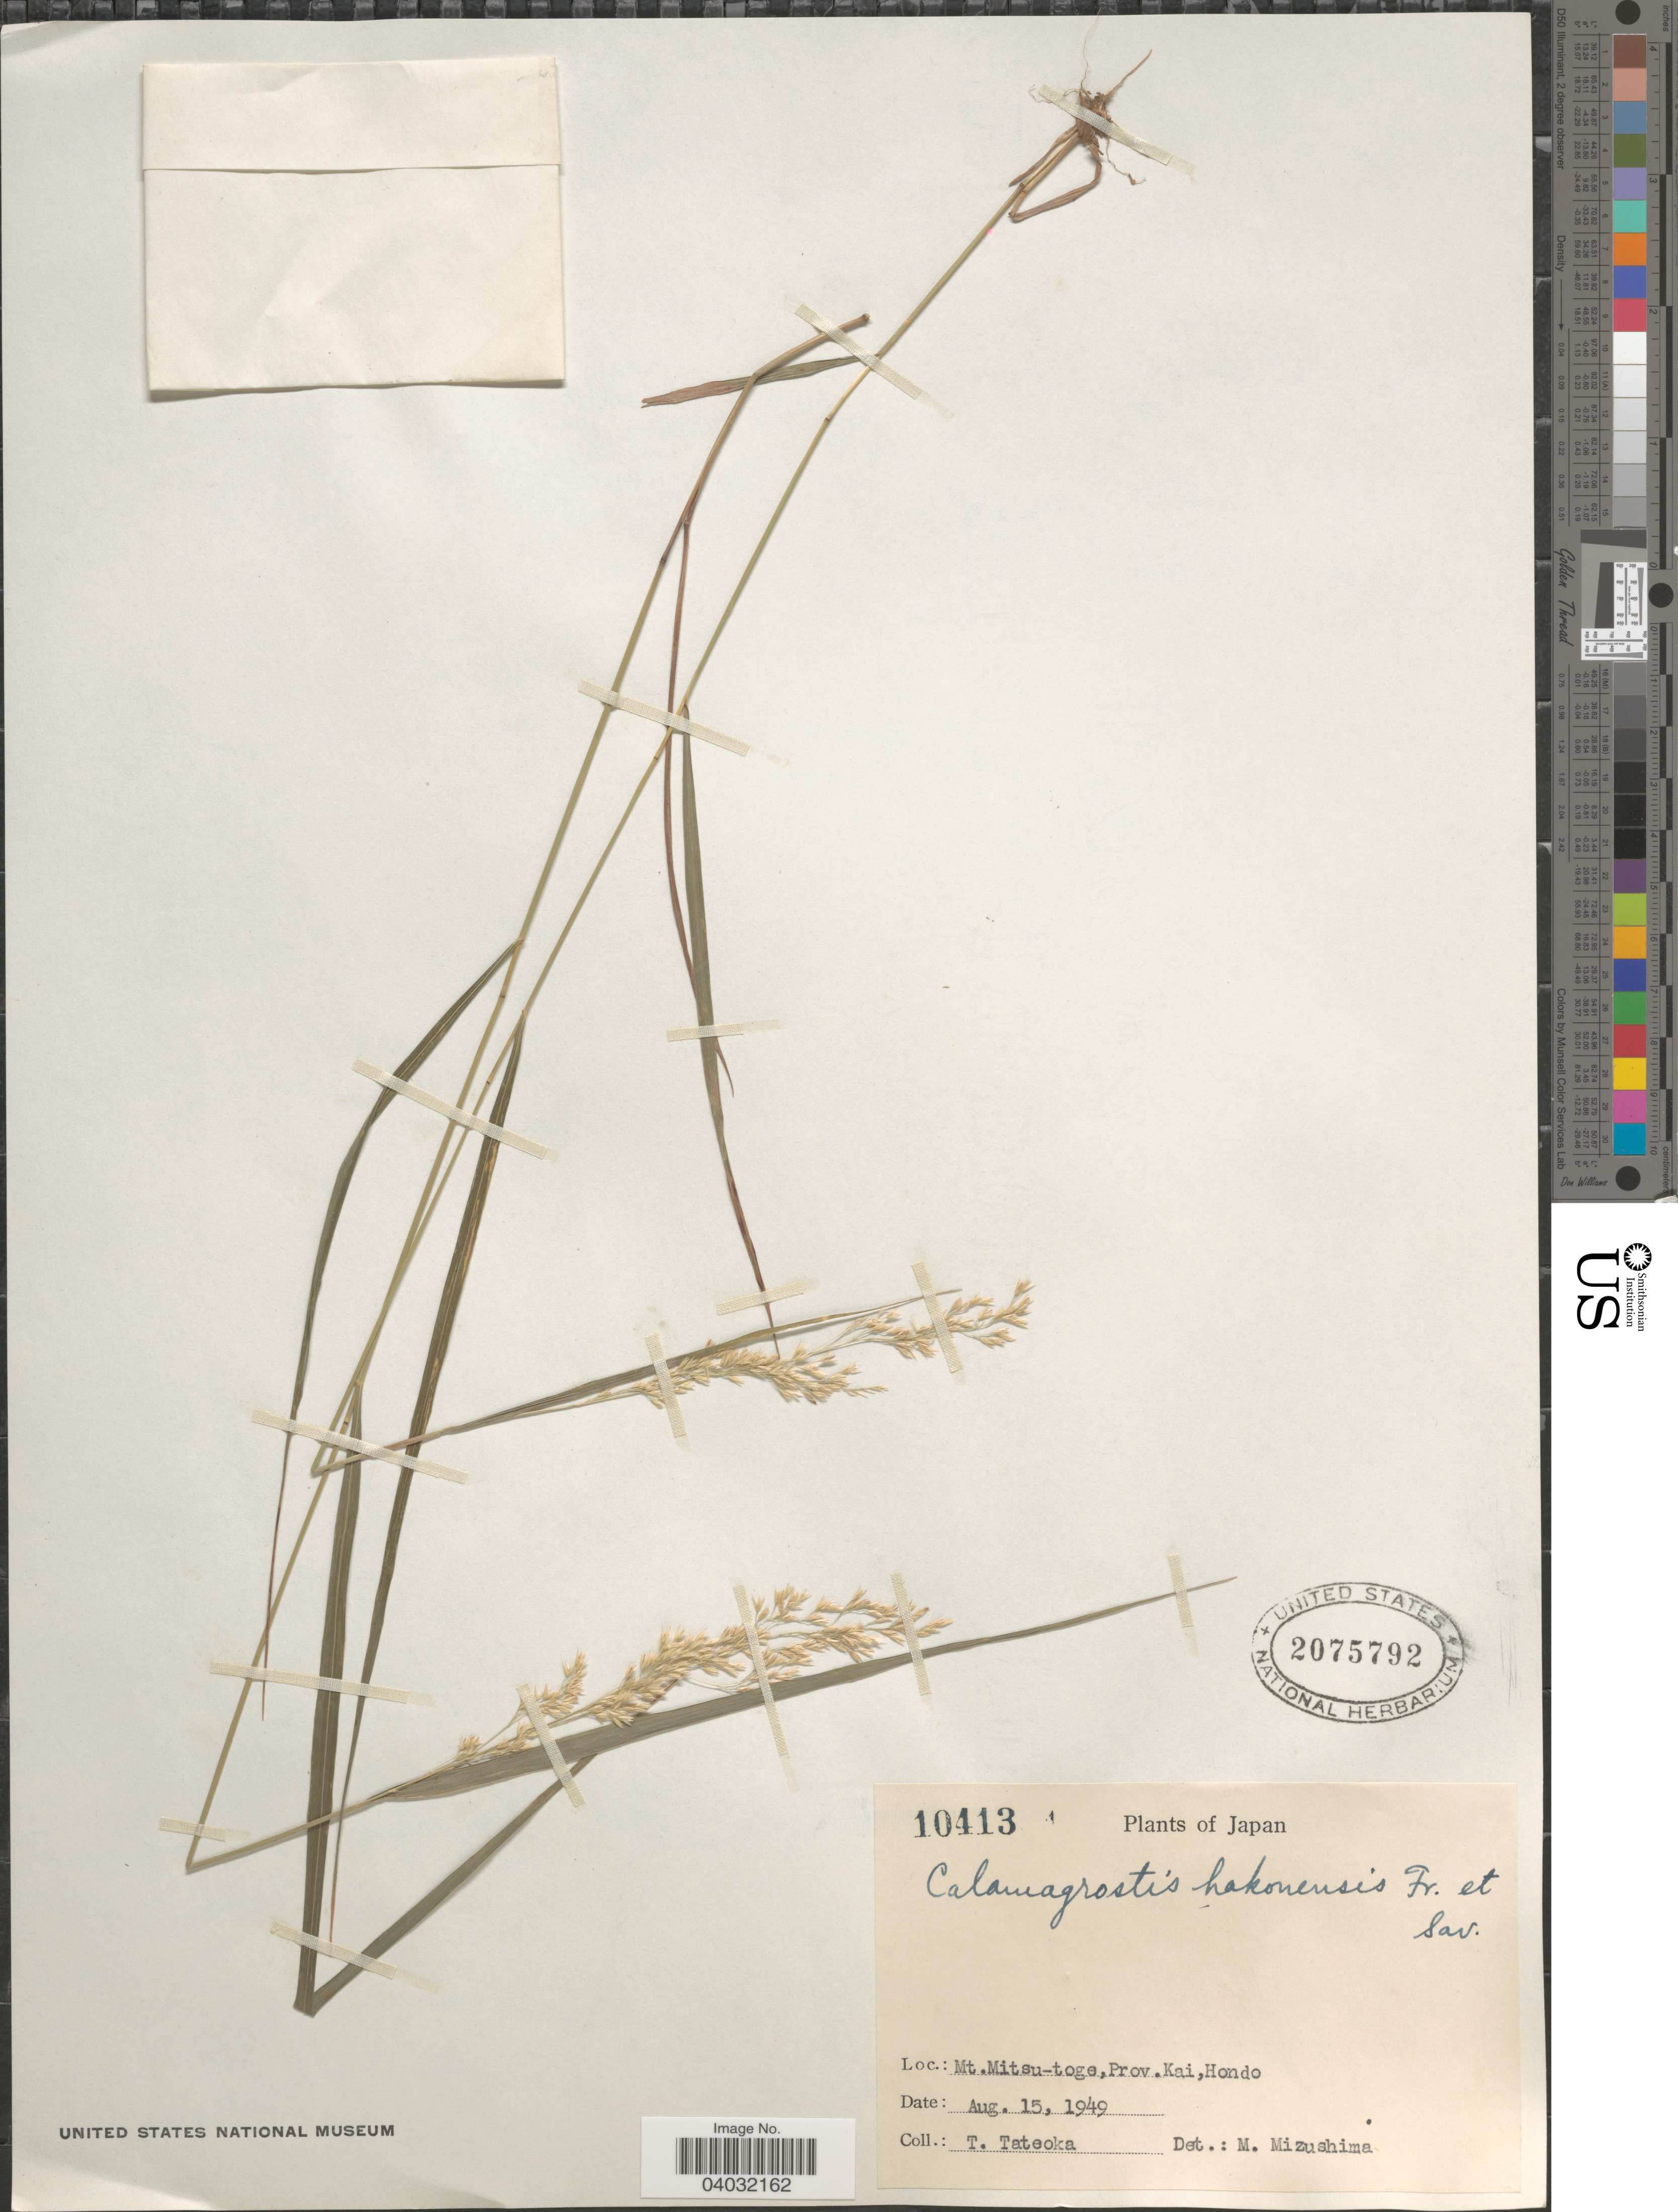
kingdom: Plantae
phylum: Tracheophyta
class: Liliopsida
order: Poales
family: Poaceae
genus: Calamagrostis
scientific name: Calamagrostis hakonensis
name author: Franch. & Sav.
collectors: T. Tateoka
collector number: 10413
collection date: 1949-08-15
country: Japan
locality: Mt.Mitsu-toge, Prov. Kai, Hondo.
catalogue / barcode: US 2075792